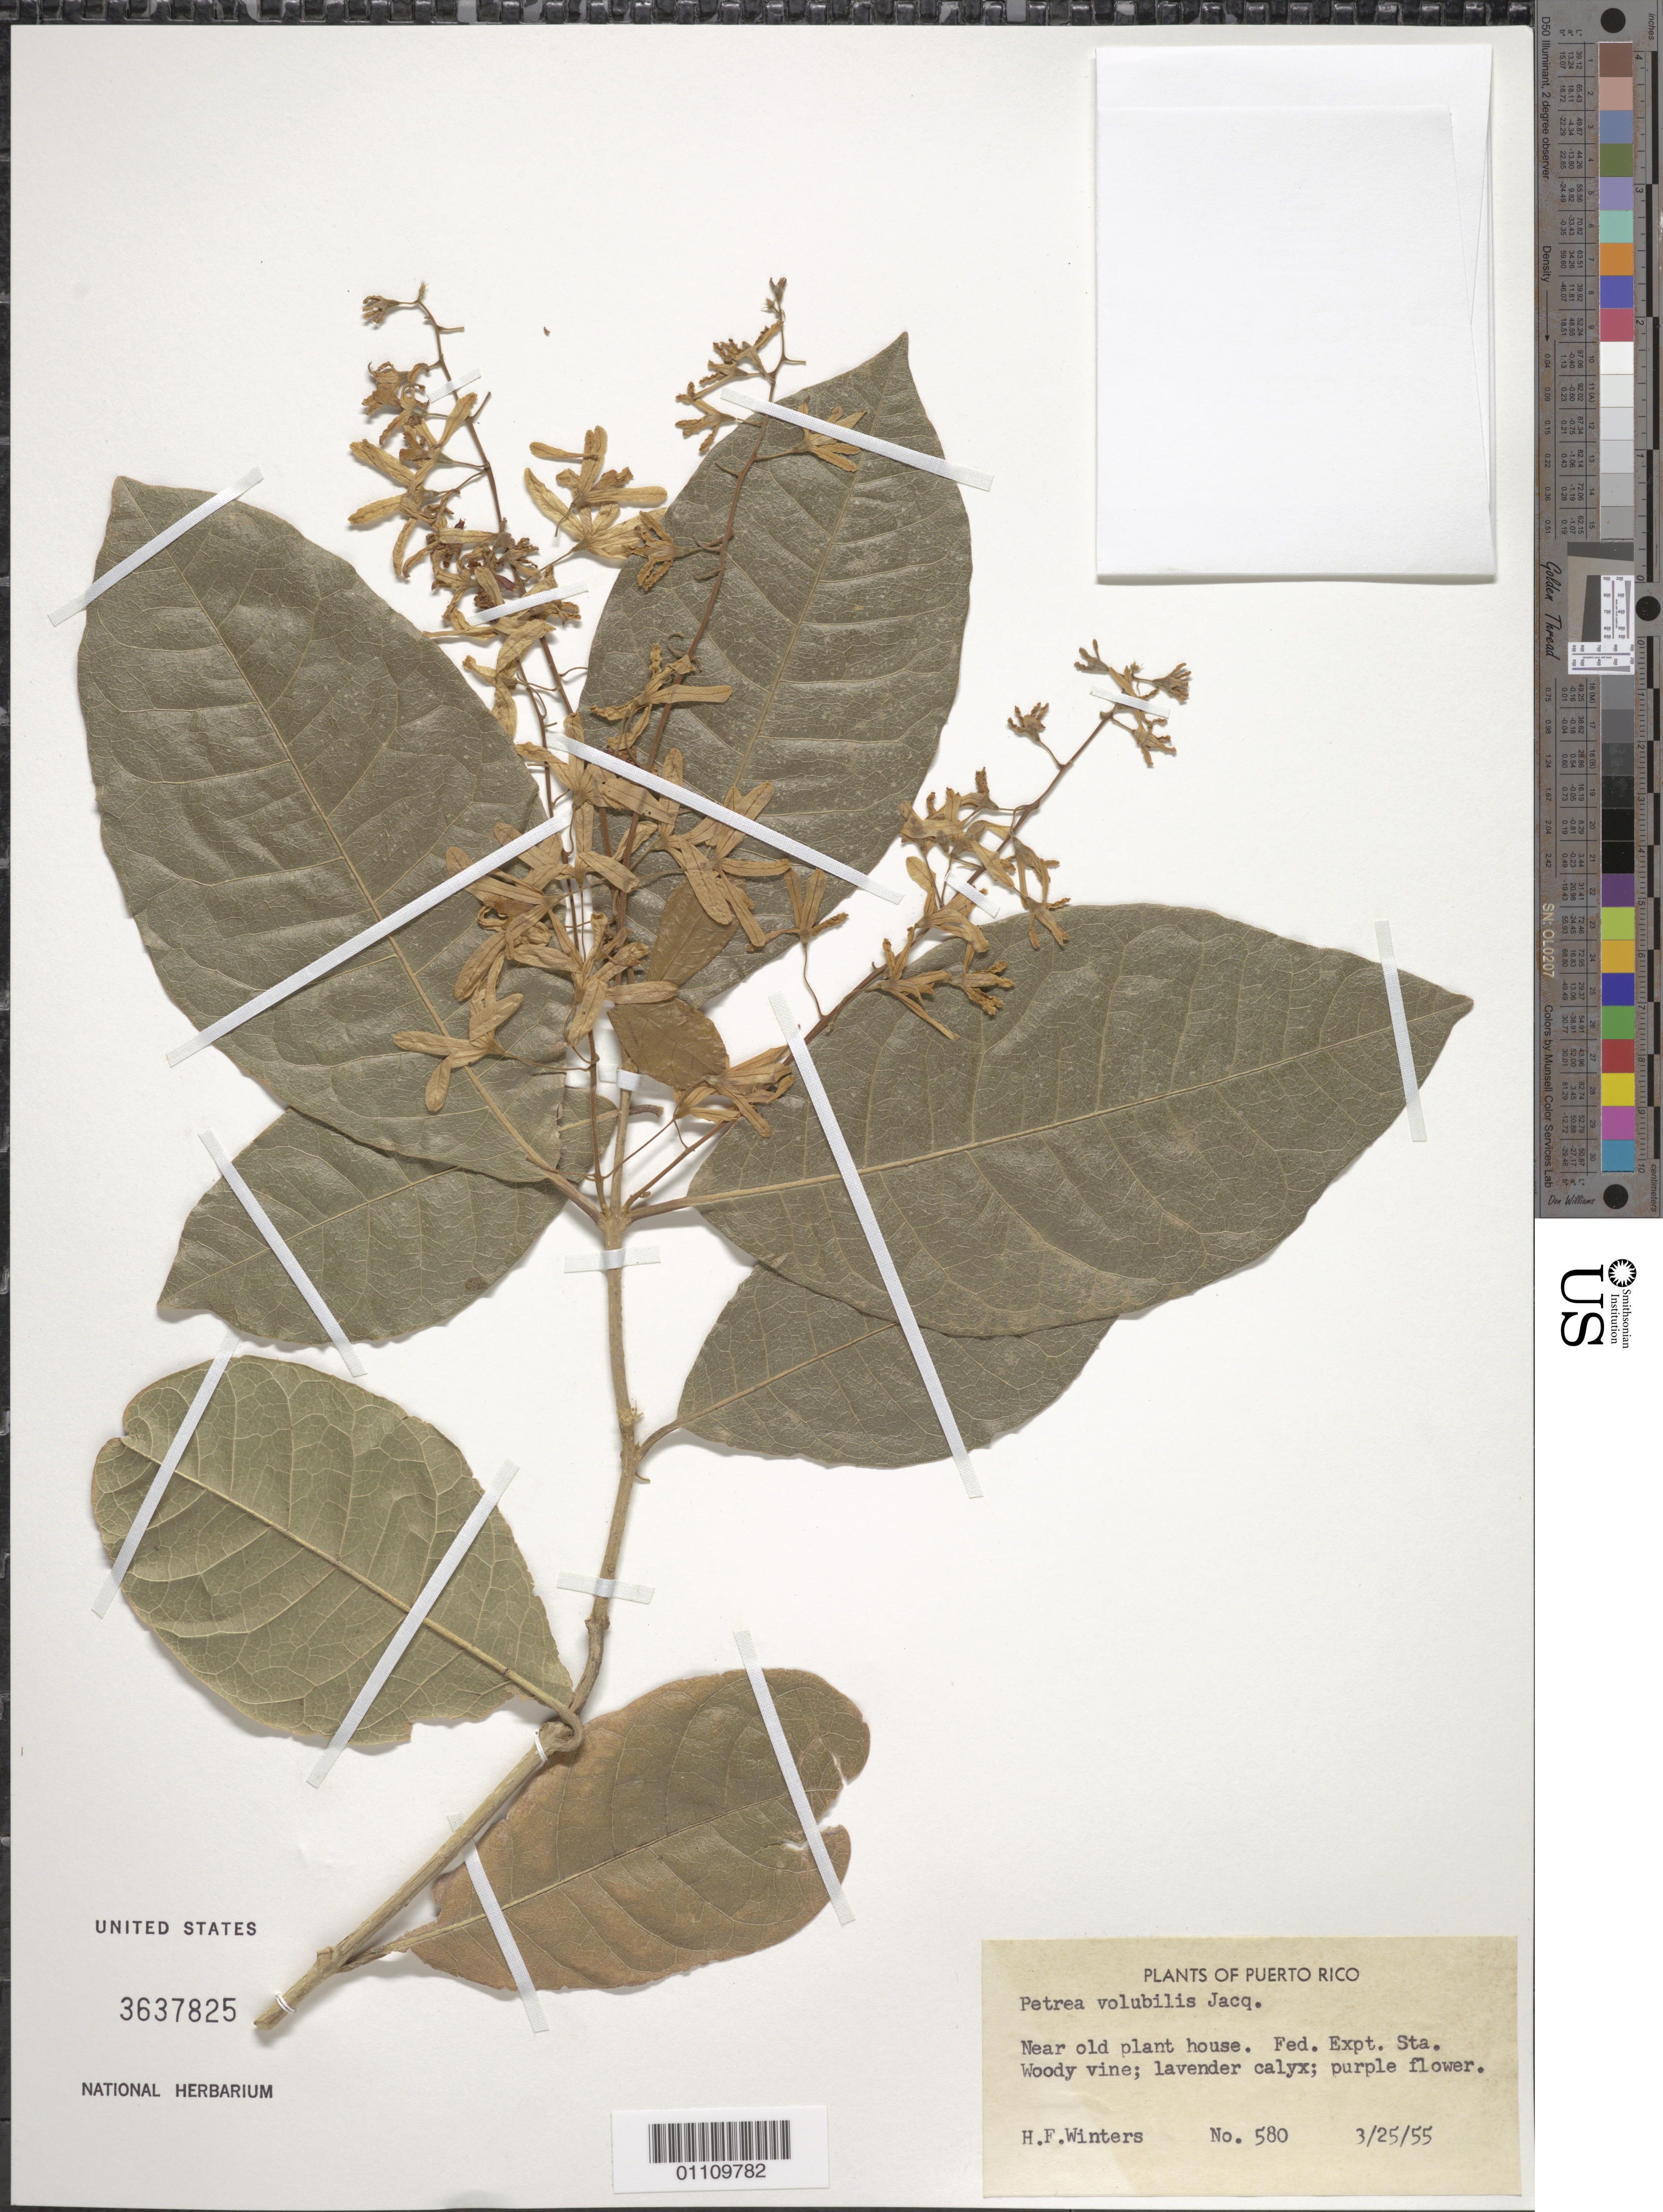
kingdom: Plantae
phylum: Tracheophyta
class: Magnoliopsida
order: Lamiales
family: Verbenaceae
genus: Petrea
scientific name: Petrea volubilis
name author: L.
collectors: H. Winters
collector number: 580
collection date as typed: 25 Mar 1955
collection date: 1955-03-25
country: Puerto Rico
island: Puerto Rico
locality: Mayaguez, Federal Expt. Station, near Old Plant House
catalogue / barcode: US 3637825